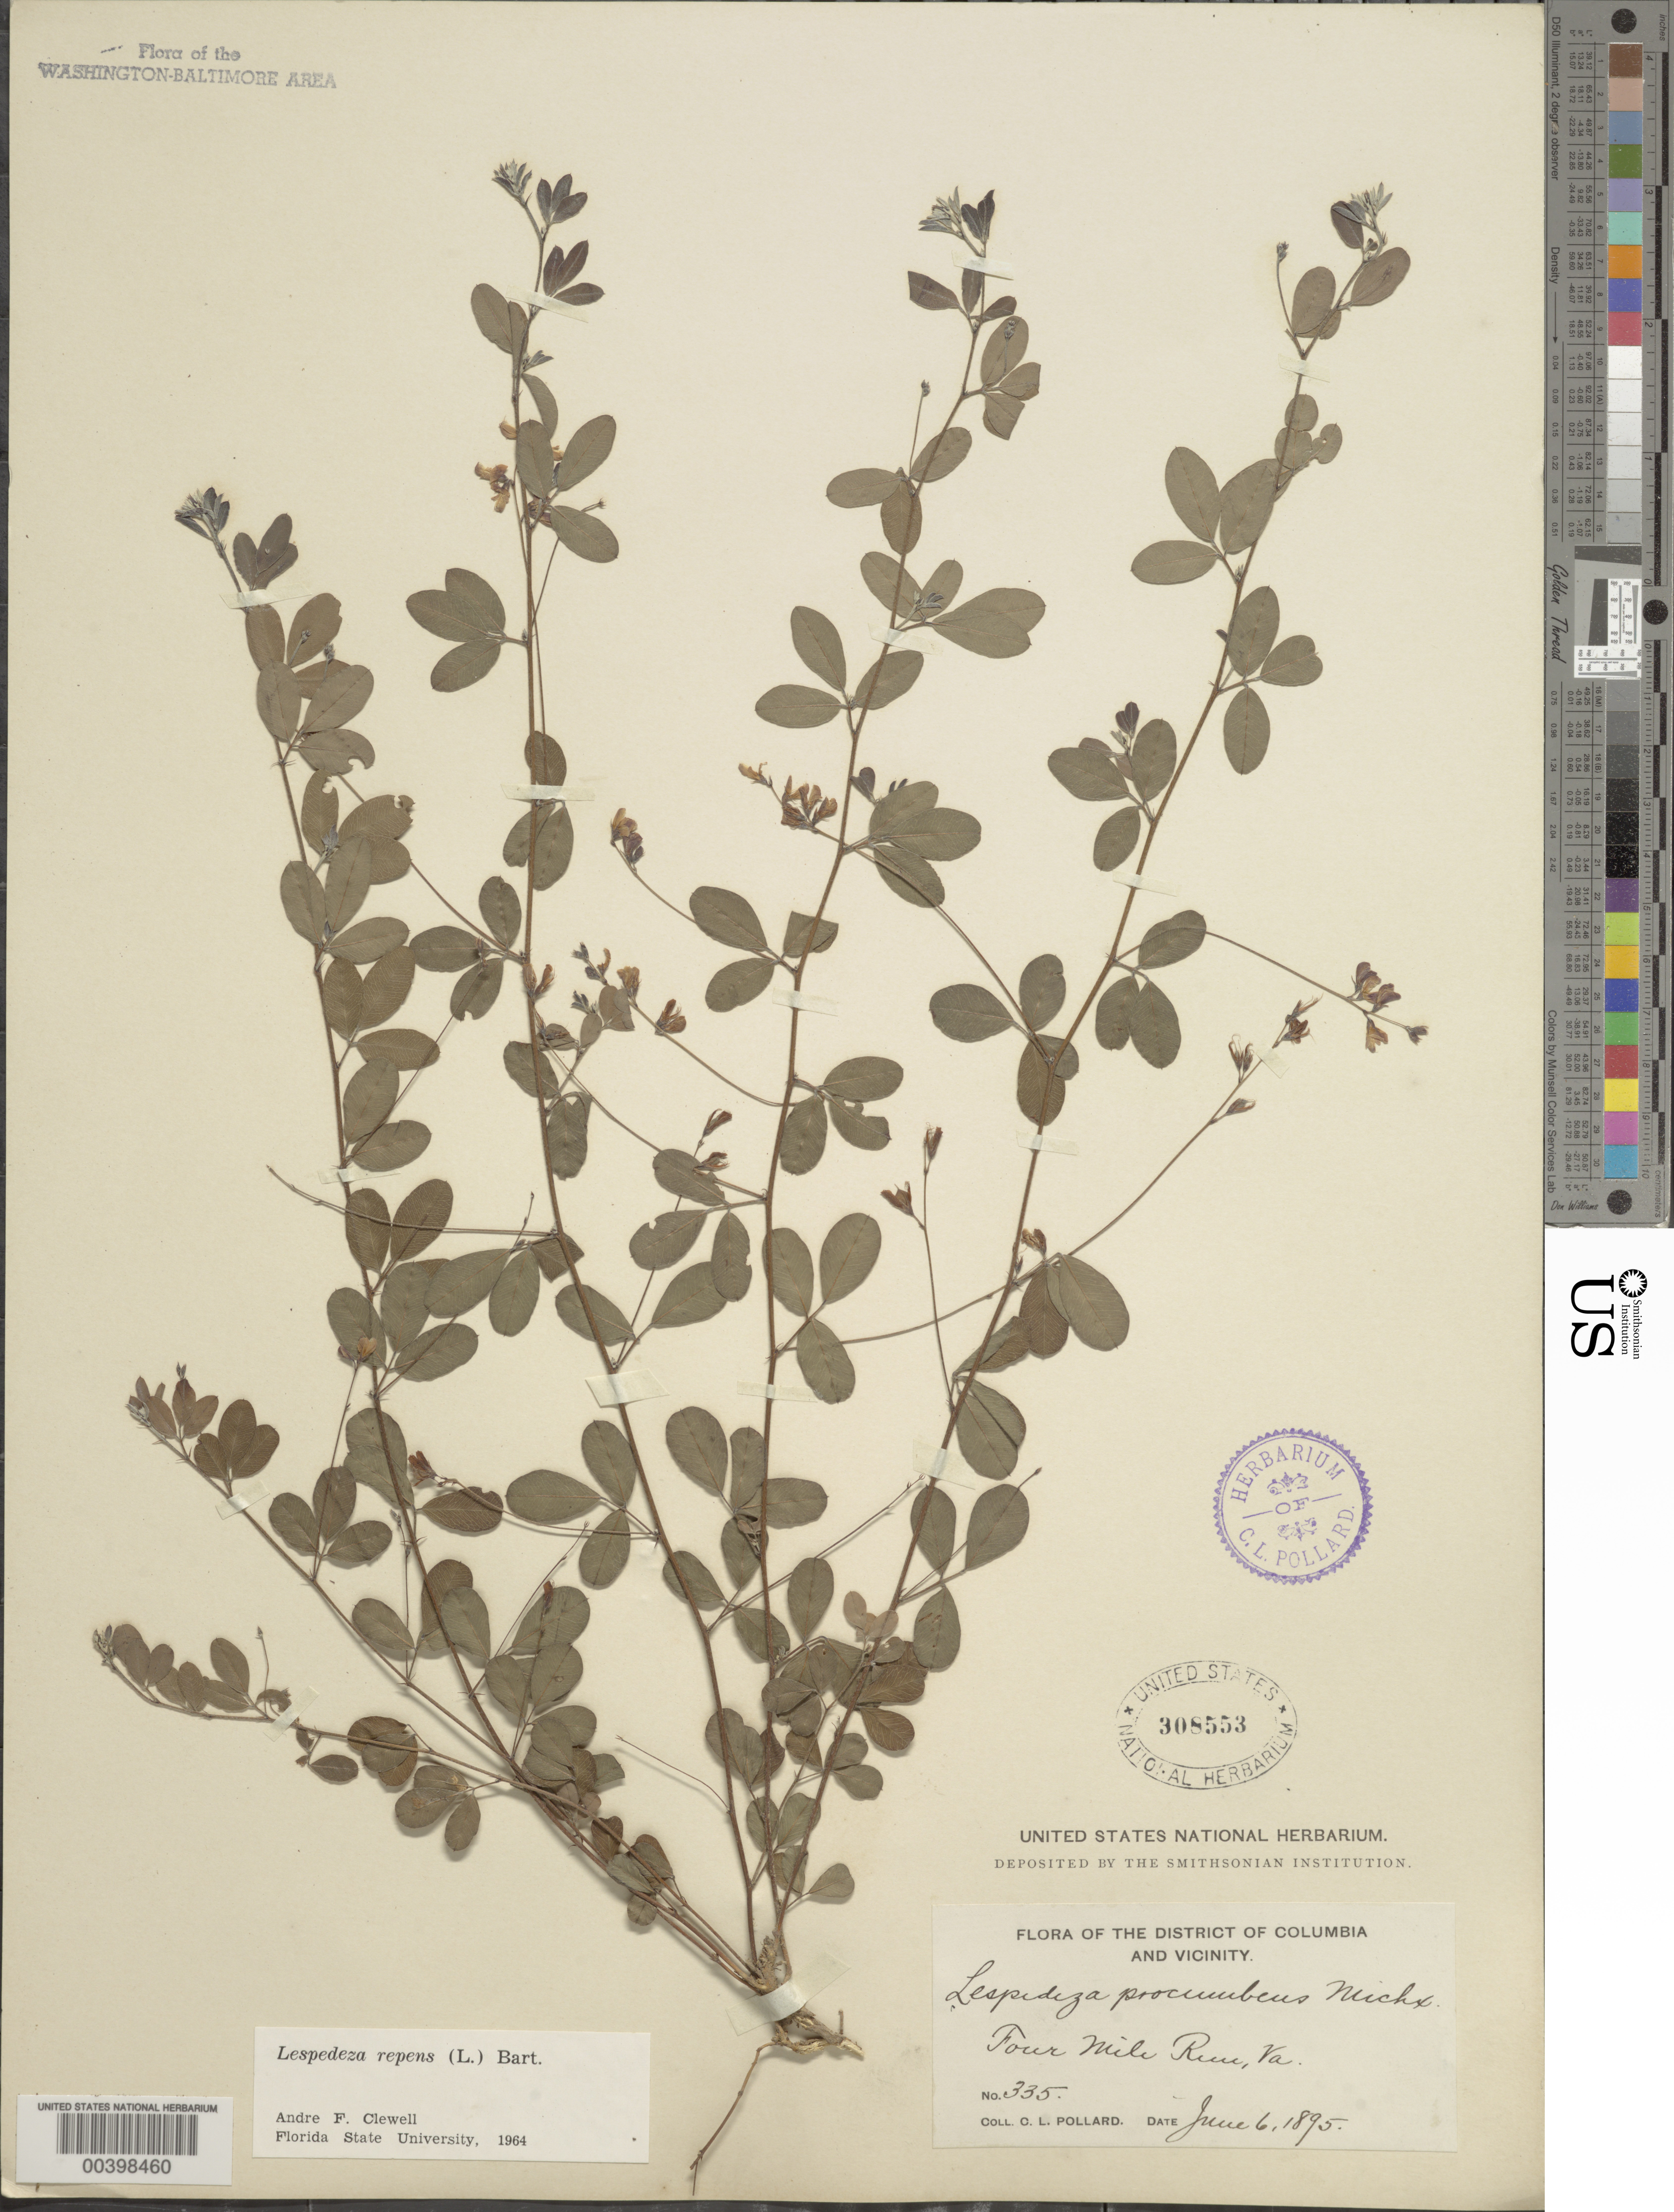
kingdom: Plantae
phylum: Tracheophyta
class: Magnoliopsida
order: Fabales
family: Fabaceae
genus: Lespedeza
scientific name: Lespedeza repens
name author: (L.) W.P.C. Barton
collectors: C. L. Pollard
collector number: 335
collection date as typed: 06 Jun 1895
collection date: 1895-06-06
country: United States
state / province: Virginia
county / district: Arlington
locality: Four Mile Run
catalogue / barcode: US 308553